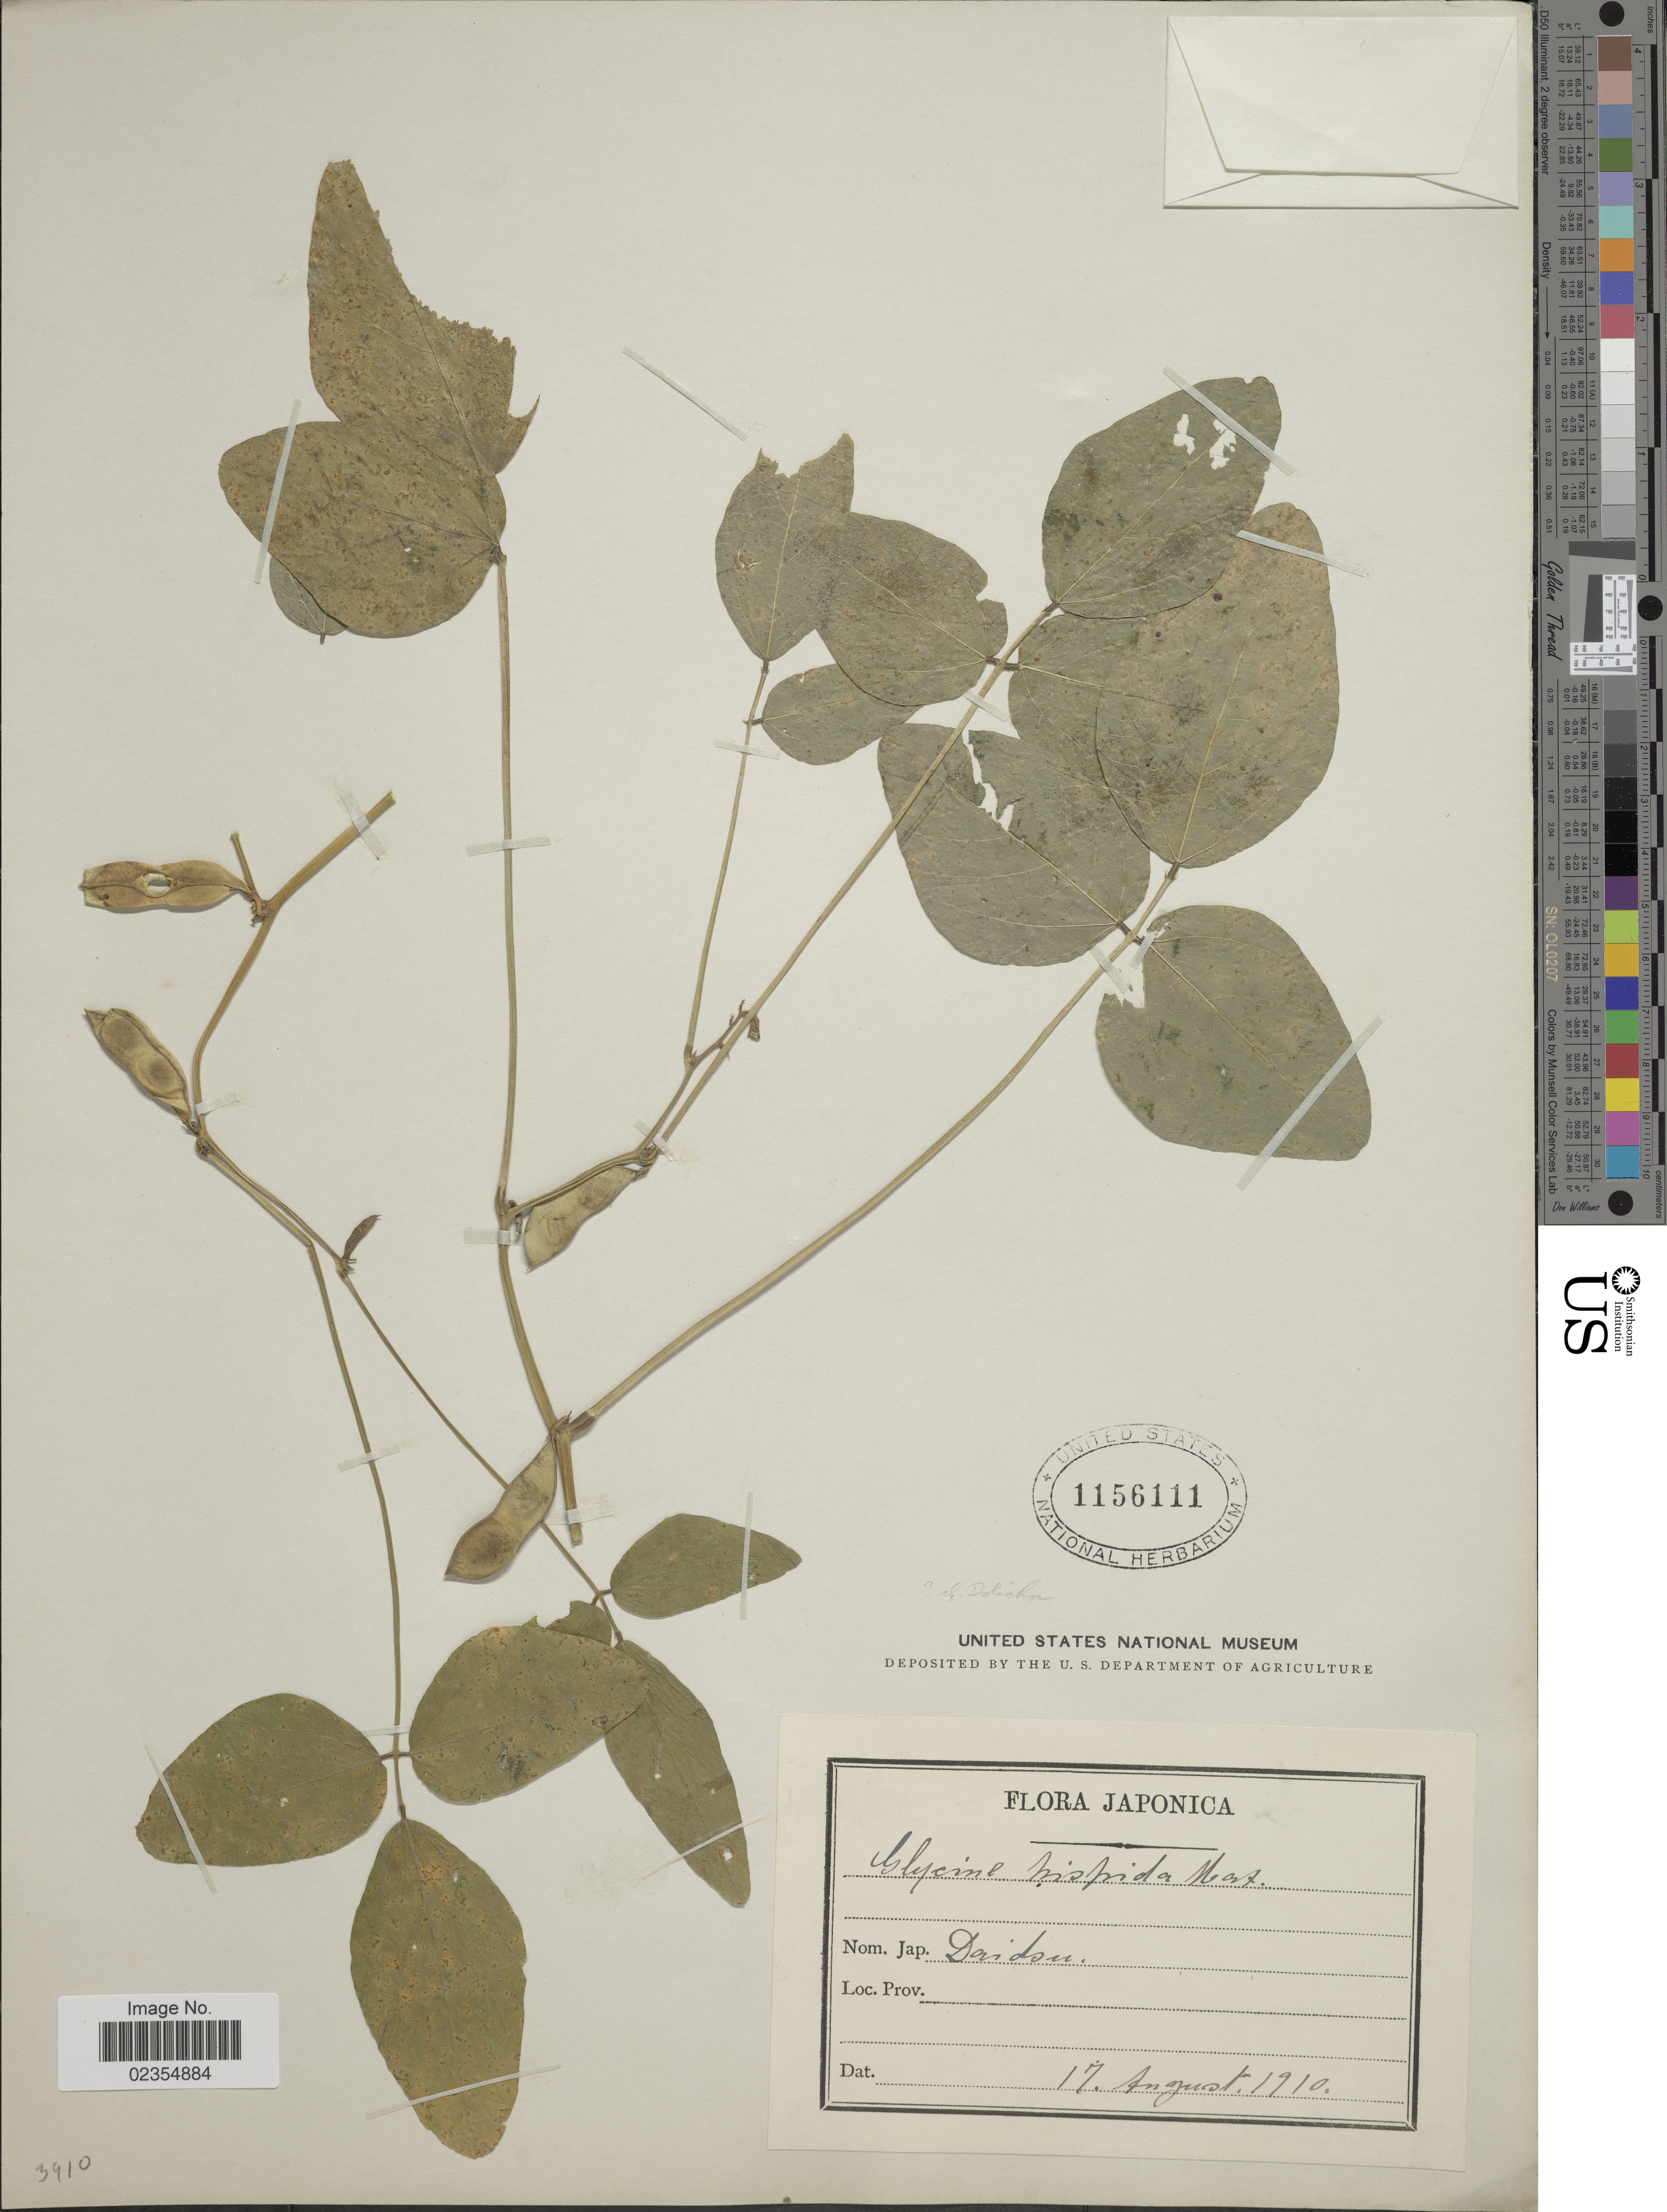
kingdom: Plantae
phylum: Tracheophyta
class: Magnoliopsida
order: Fabales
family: Fabaceae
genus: Dolichos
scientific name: Dolichos sp.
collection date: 1910-08-17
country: Japan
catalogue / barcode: US 1156111